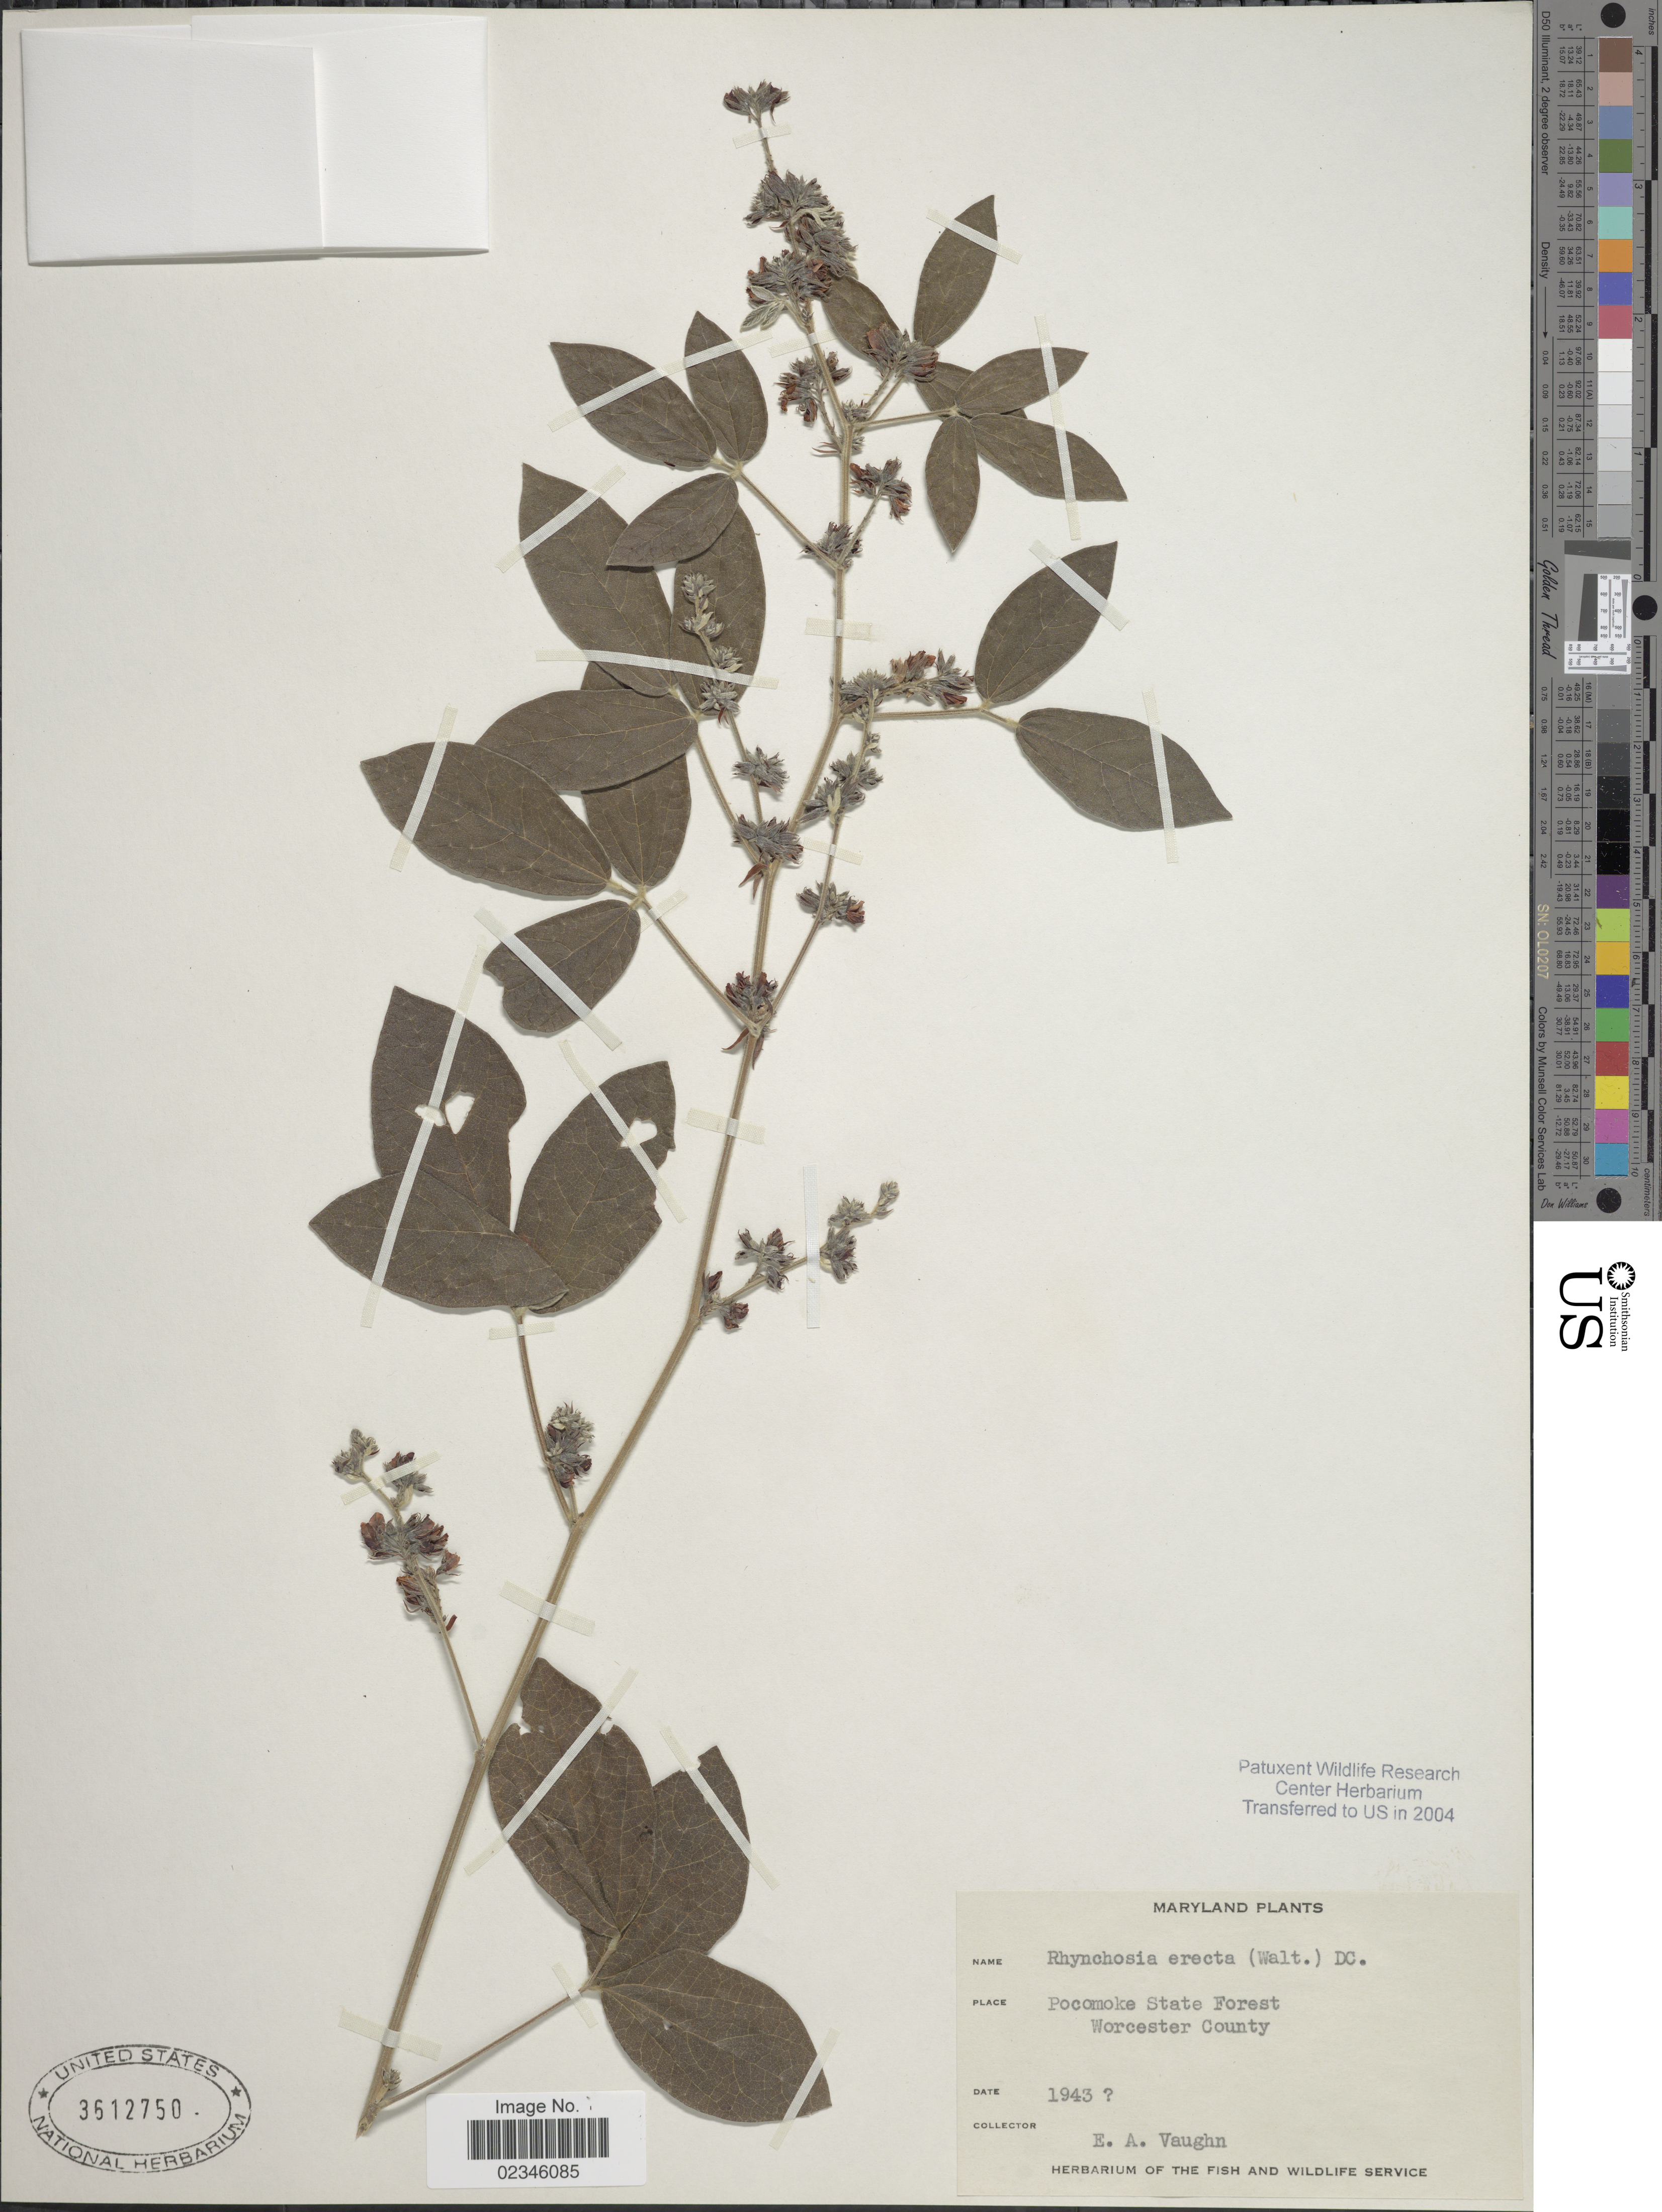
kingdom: Plantae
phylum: Tracheophyta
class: Magnoliopsida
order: Fabales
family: Fabaceae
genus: Rhynchosia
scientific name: Rhynchosia tomentosa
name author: (L.) Hook. & Arn.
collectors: E. Vaughn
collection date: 1943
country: United States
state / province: Maryland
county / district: Worcester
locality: Pocomoke State Forest. Worcester County.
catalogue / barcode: US 3612750